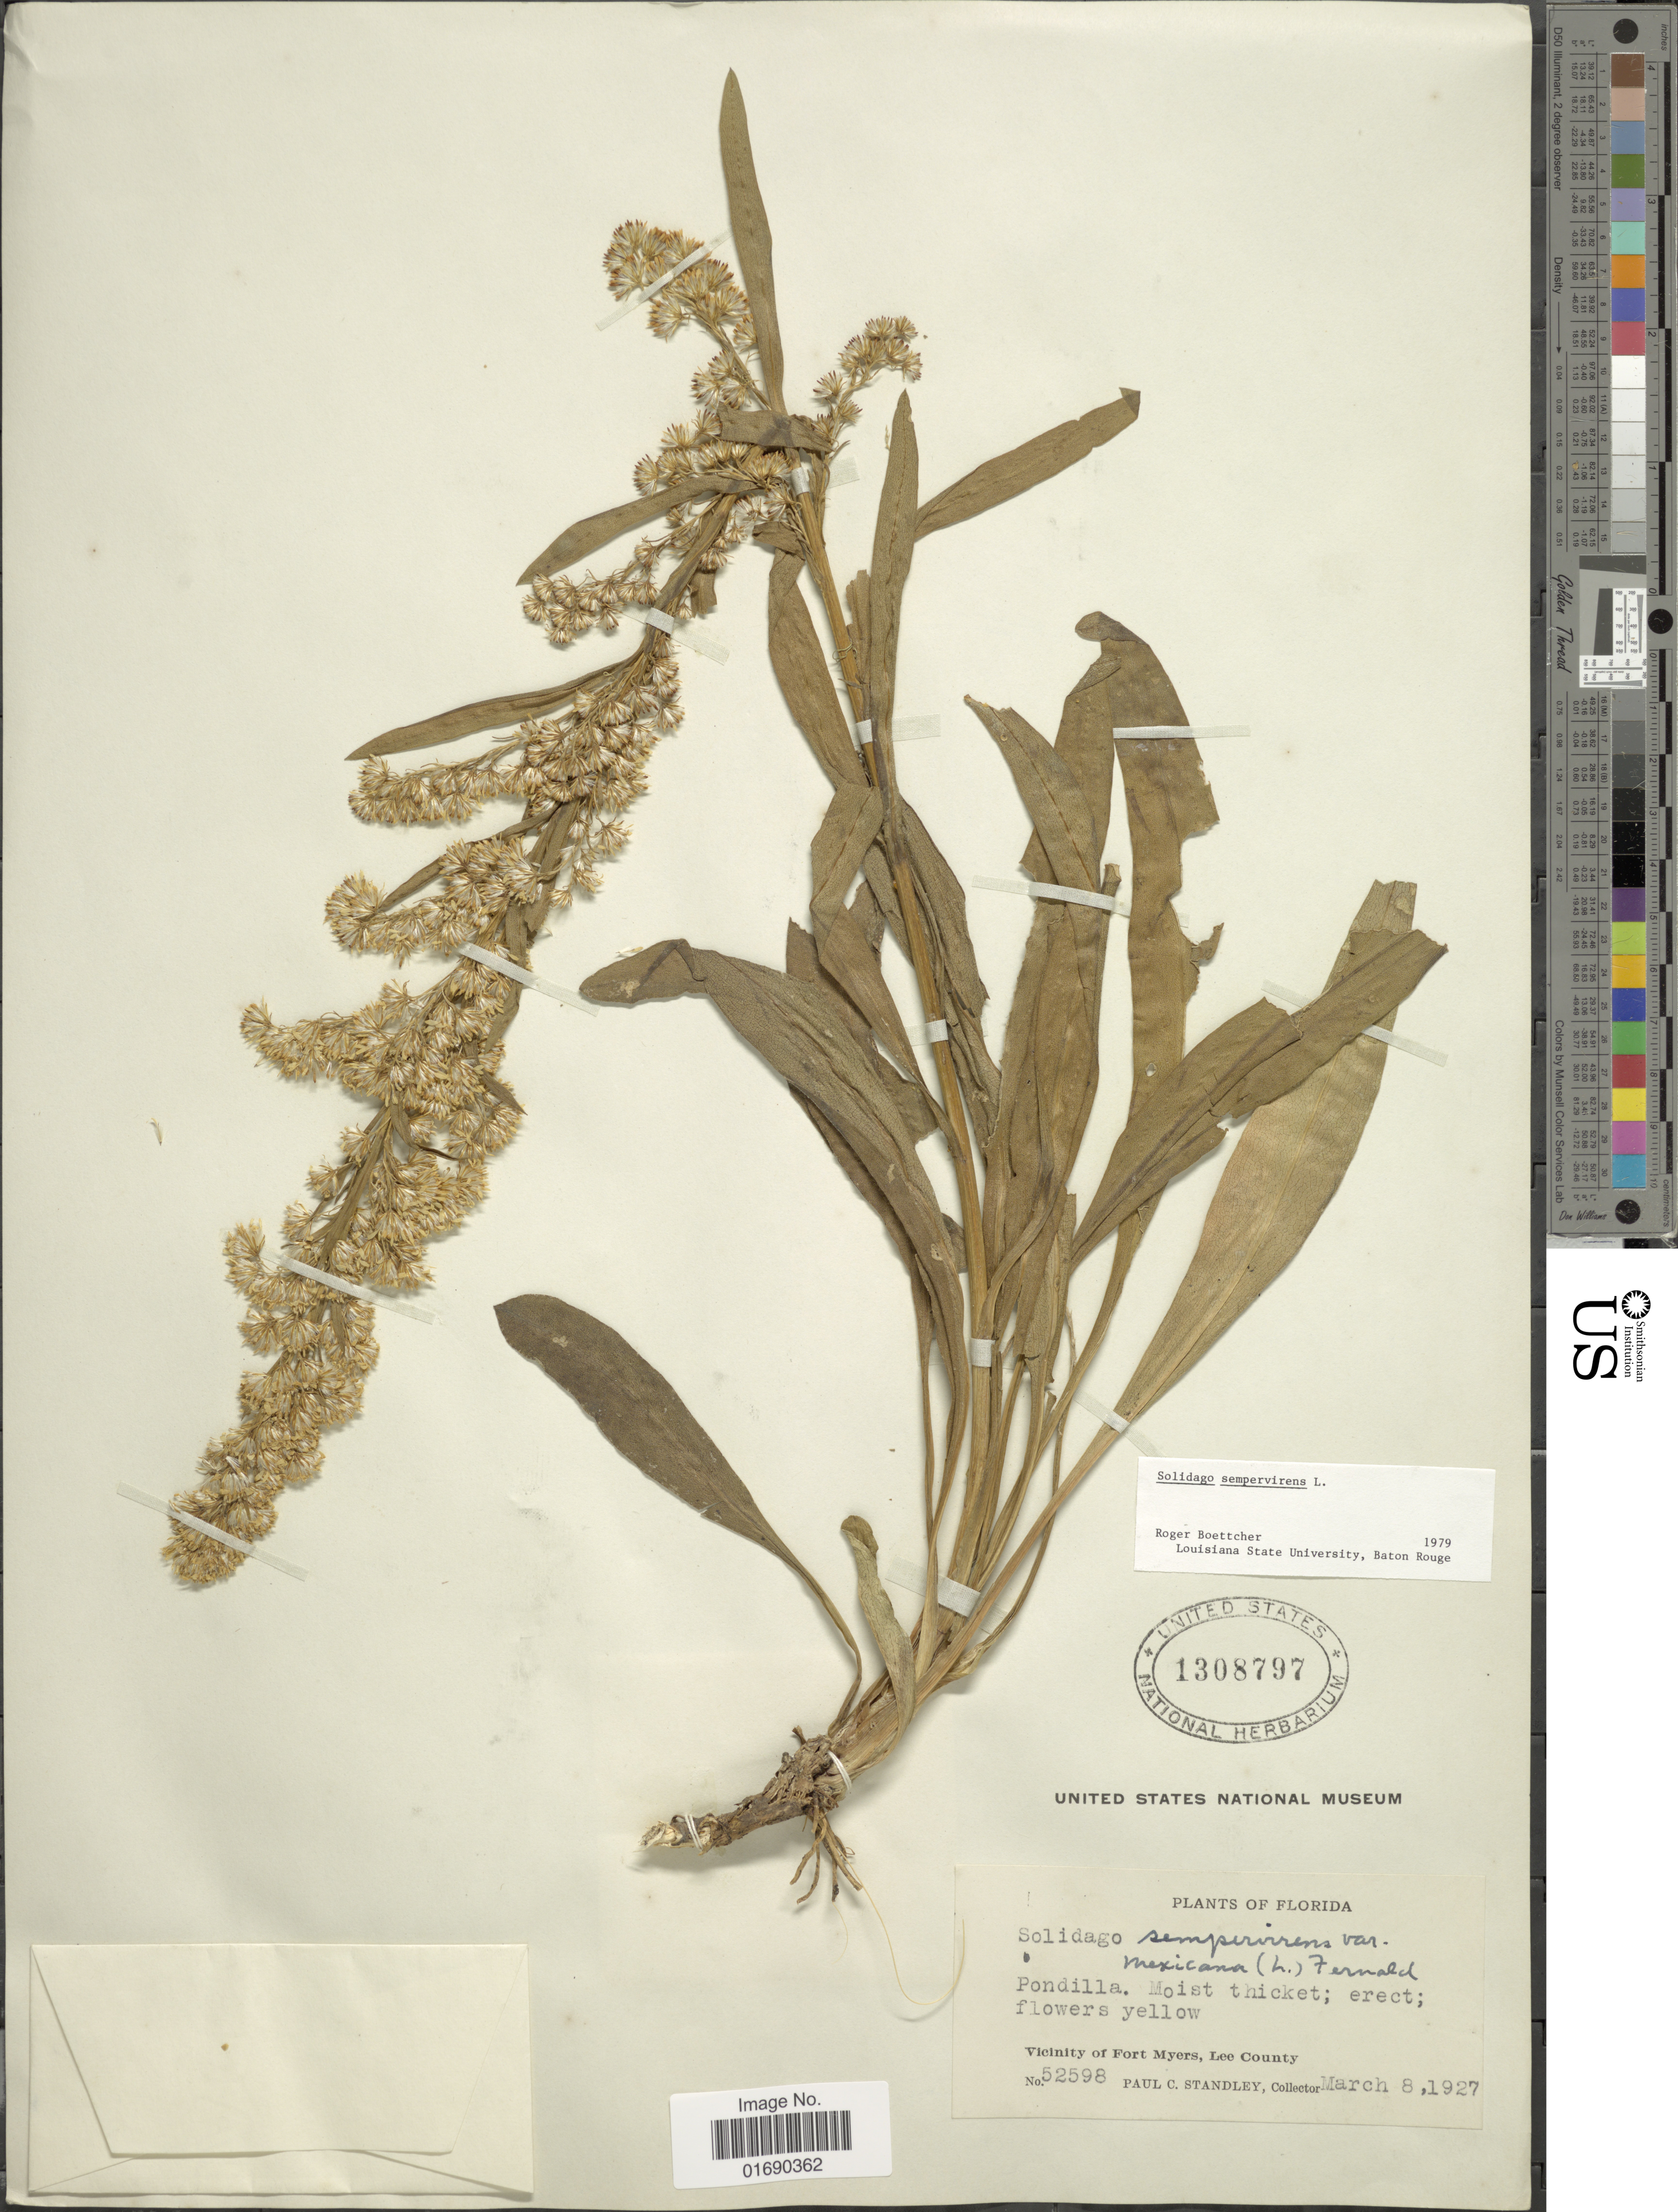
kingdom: Plantae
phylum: Tracheophyta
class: Magnoliopsida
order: Asterales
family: Asteraceae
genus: Solidago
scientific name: Solidago sempervirens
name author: L.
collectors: P. C. Standley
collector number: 52598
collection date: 1927-03-08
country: United States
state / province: Florida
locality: Pondilla; Vicinity of Fort Myers, Lee County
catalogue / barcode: US 1308797